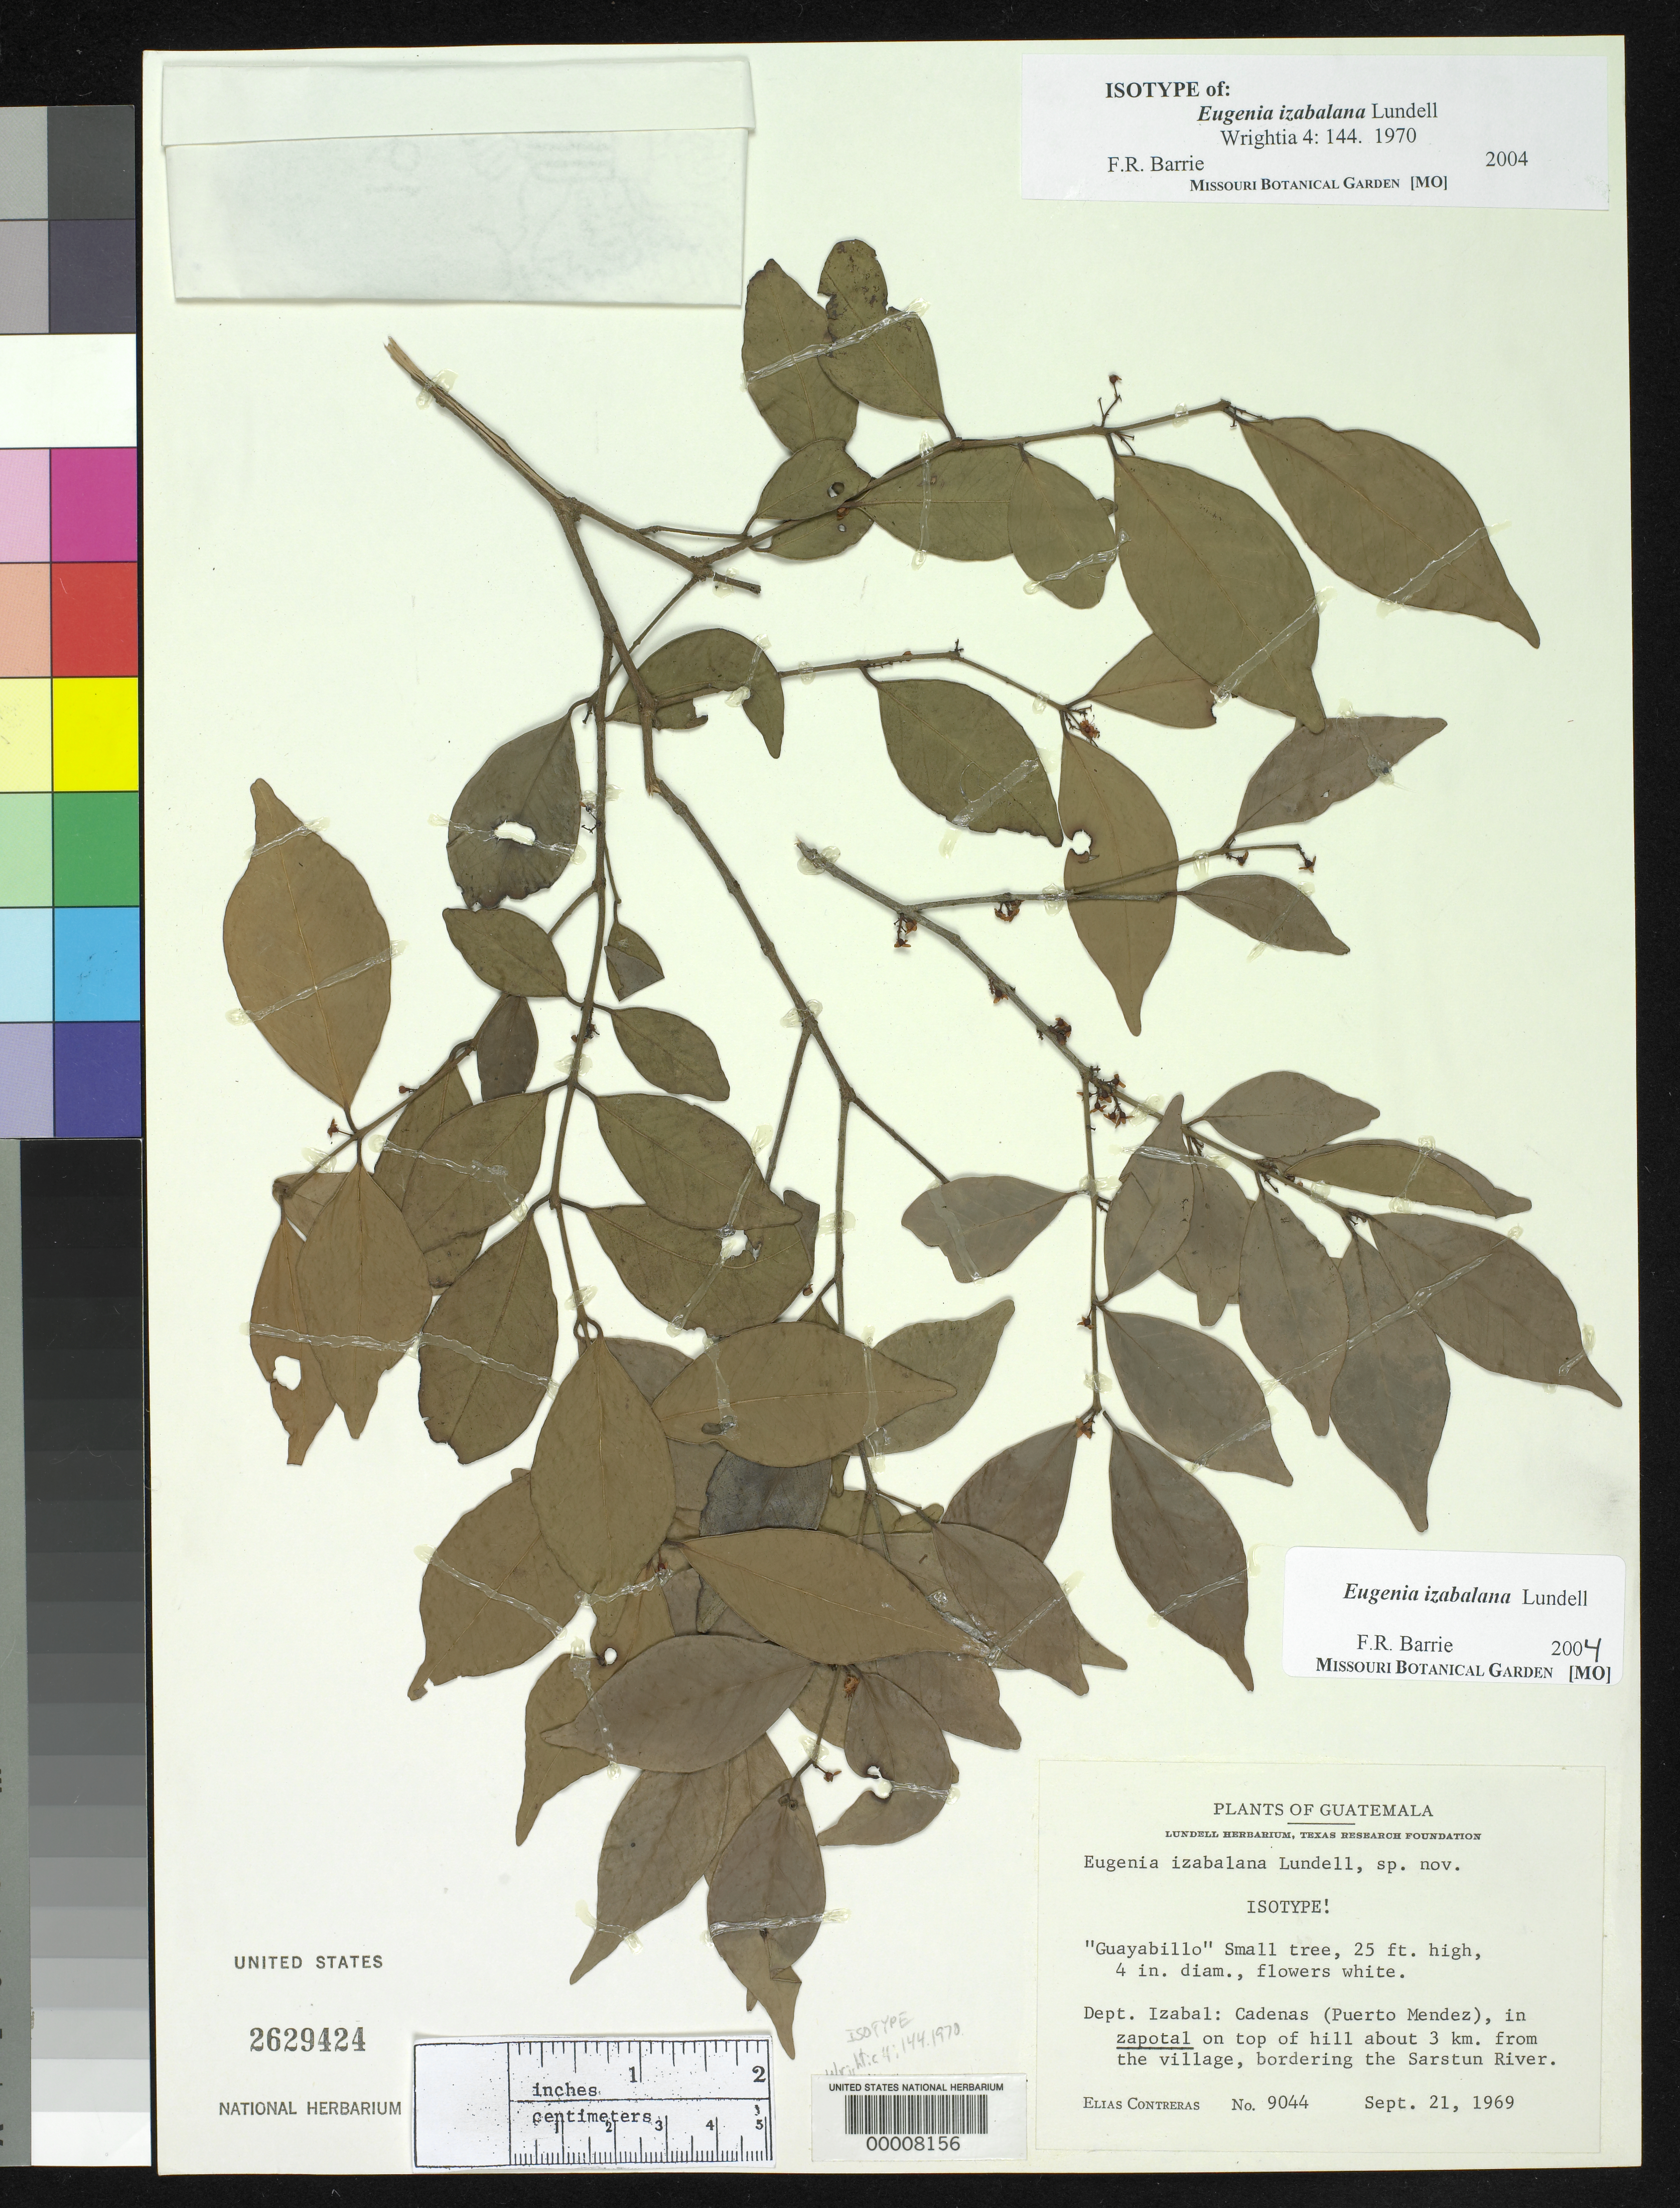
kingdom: Plantae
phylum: Tracheophyta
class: Magnoliopsida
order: Myrtales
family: Myrtaceae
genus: Eugenia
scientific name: Eugenia izabalana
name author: Lundell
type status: Isotype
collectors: E. Contreras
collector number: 9044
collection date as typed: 21 Sep 1969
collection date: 1969-09-21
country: Guatemala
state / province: Izabal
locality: Cadenas (Puerto Mendez).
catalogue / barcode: US 2629424